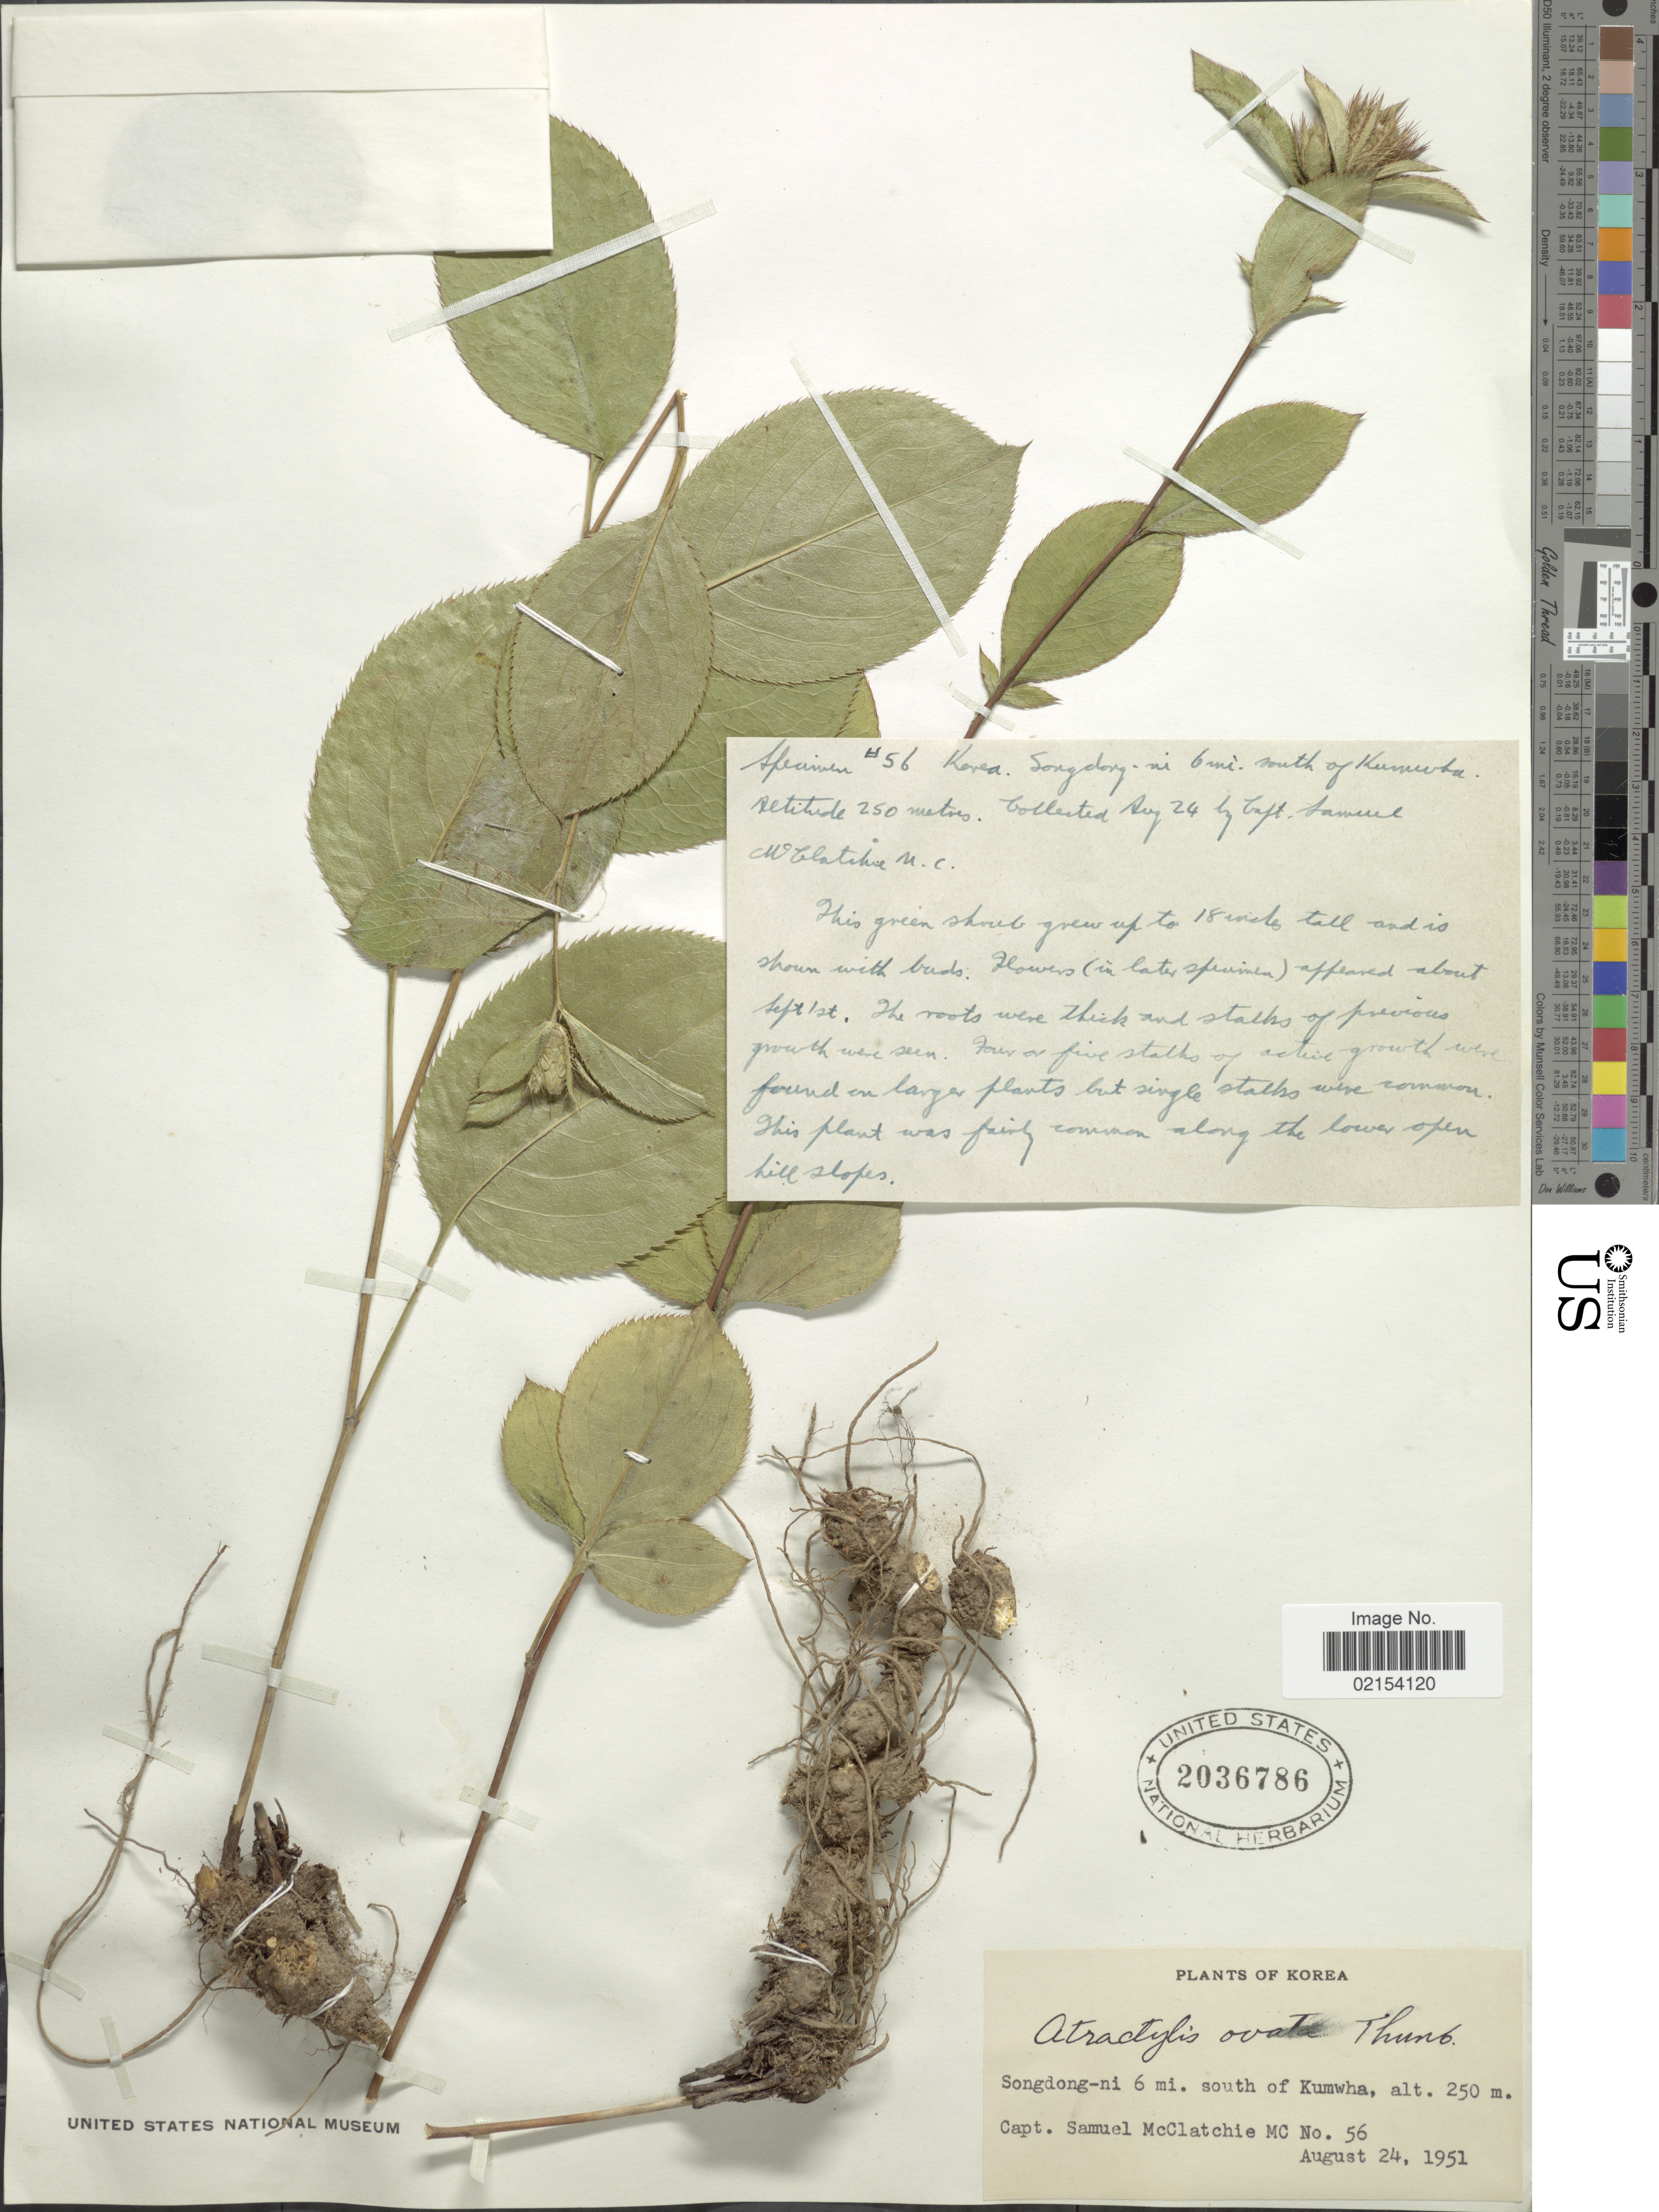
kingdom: Plantae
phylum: Tracheophyta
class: Magnoliopsida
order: Asterales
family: Asteraceae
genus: Atractylodes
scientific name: Atractylodes ovata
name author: (Thunb.) DC.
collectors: S. McClatchie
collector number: MC 56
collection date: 1951-08-24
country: South Korea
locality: Songdong-ni 6 mi. south of Kumwha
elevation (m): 250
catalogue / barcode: US 2036786